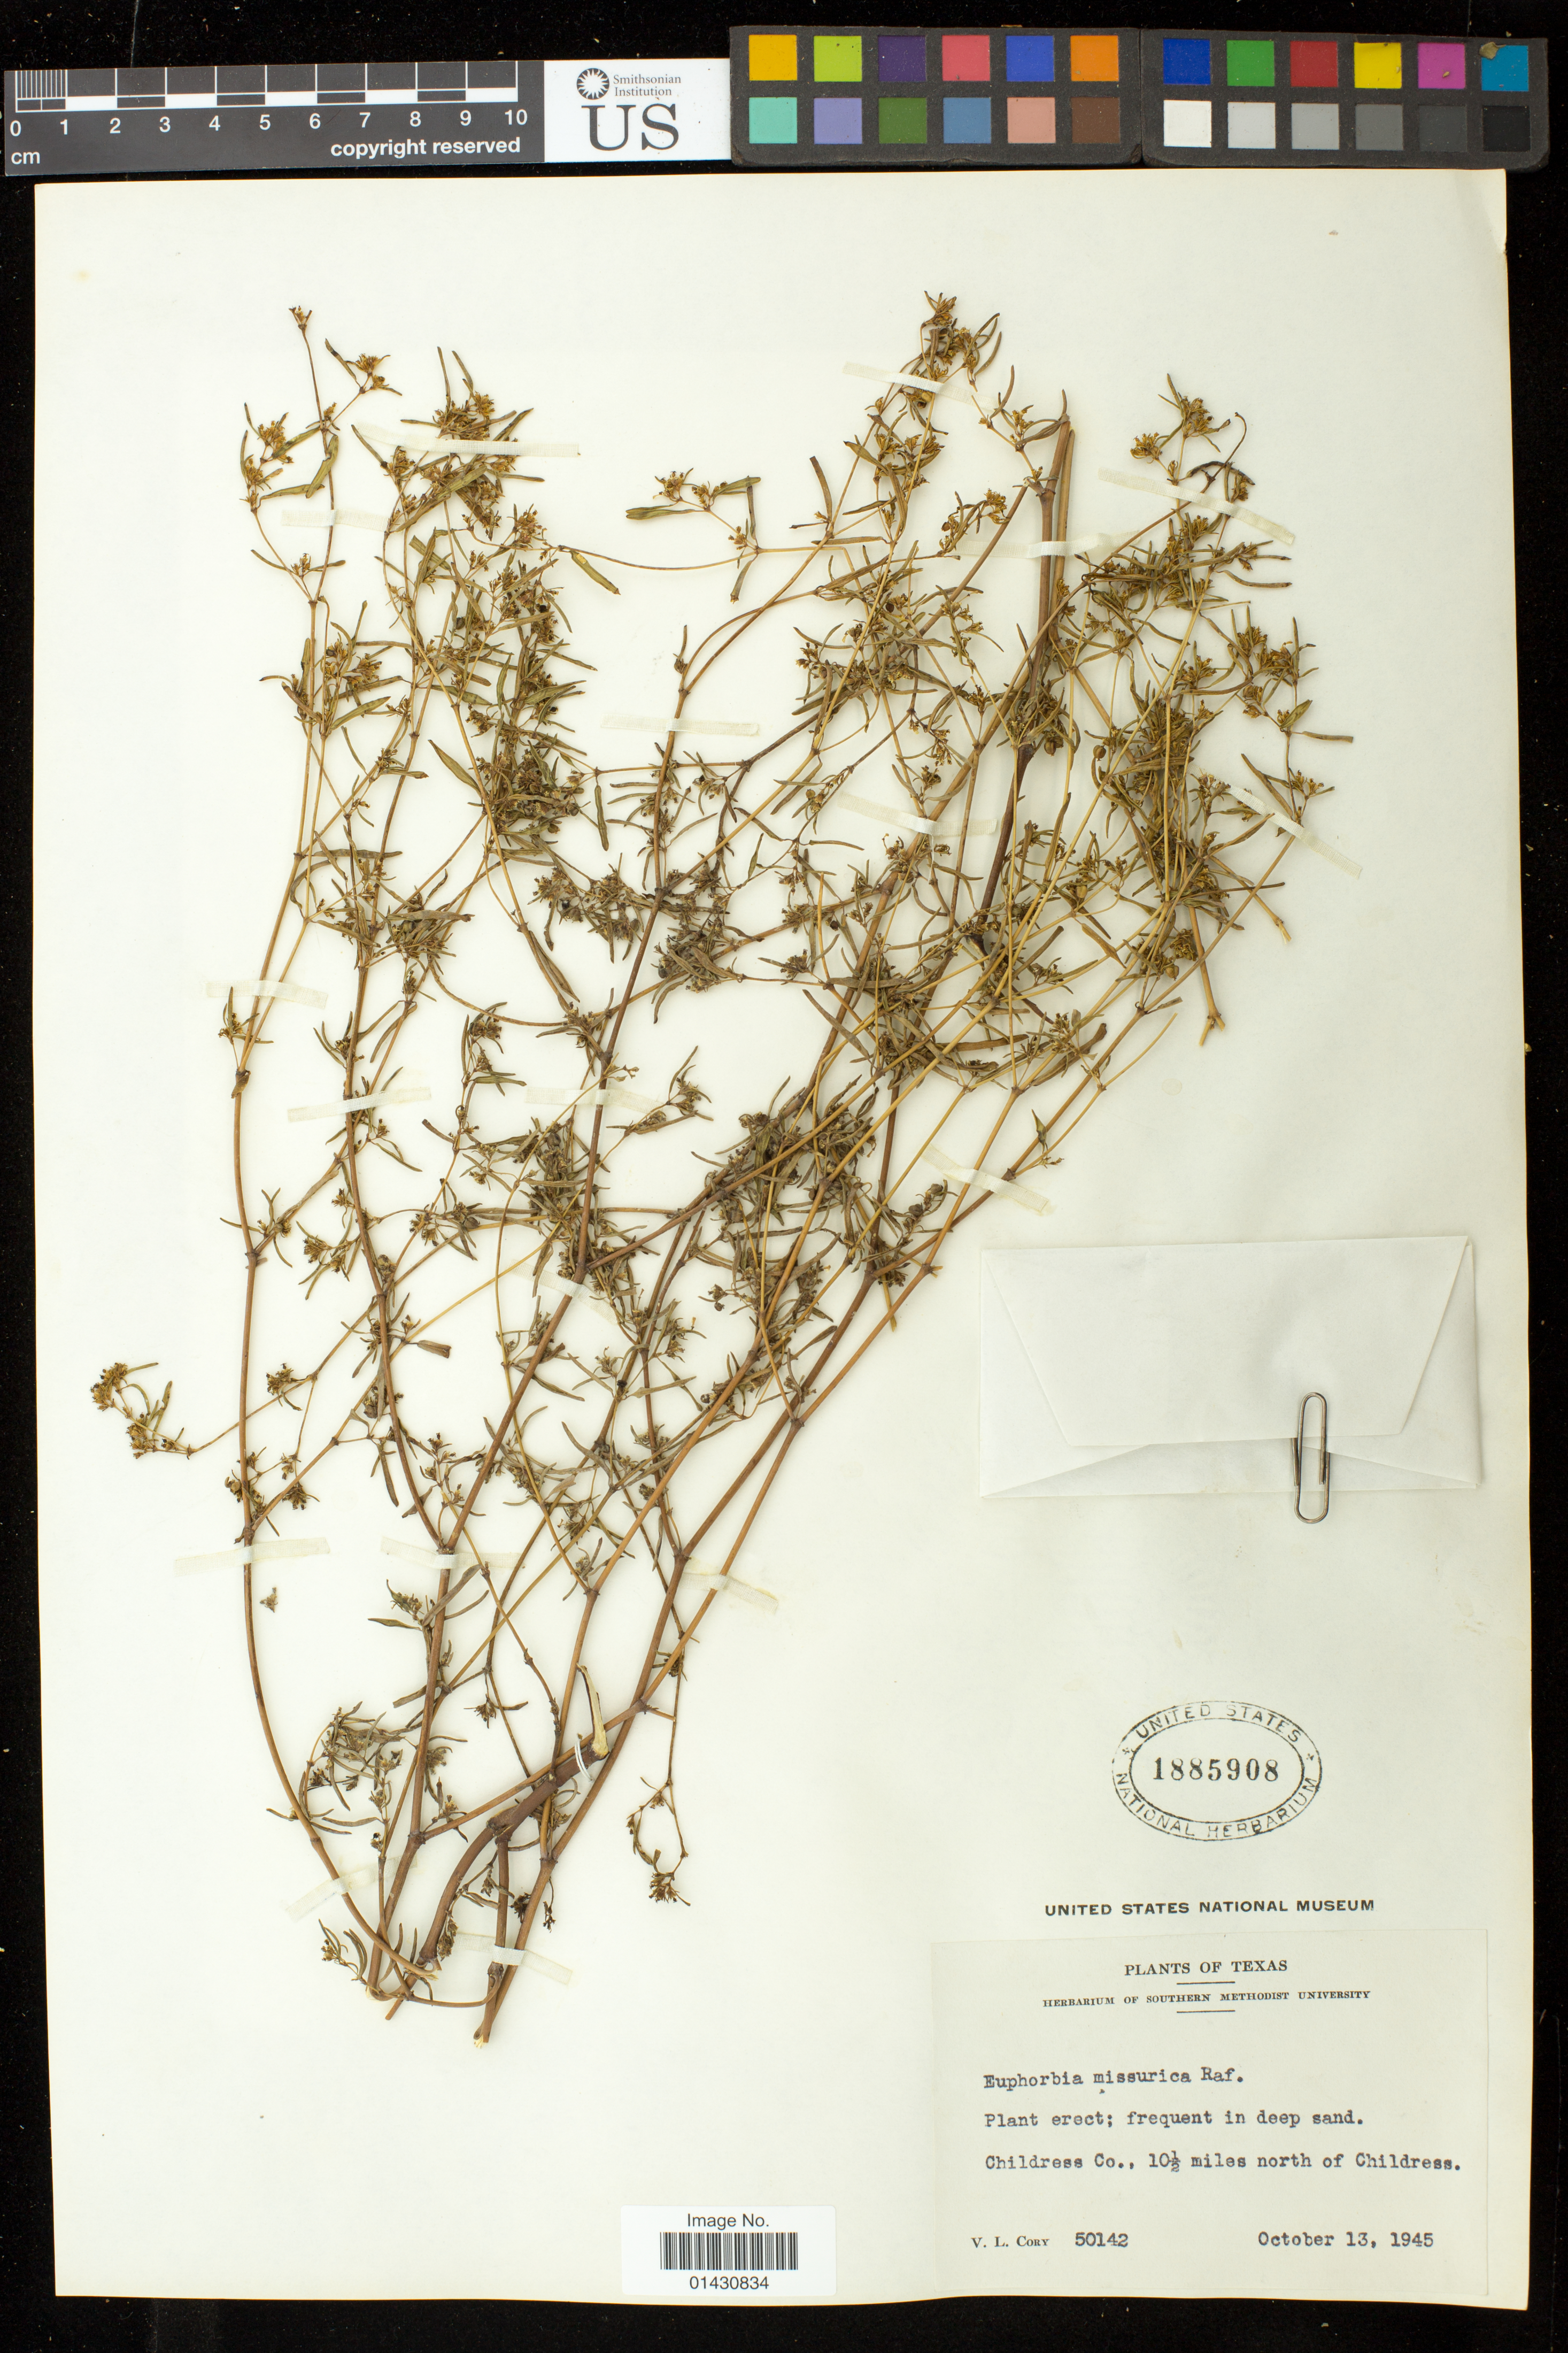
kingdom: Plantae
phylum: Tracheophyta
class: Magnoliopsida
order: Malpighiales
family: Euphorbiaceae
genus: Euphorbia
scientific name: Euphorbia missurica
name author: Raf.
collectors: V. Cory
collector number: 50142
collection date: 1945-10-13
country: United States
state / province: Texas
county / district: Childress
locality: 10 1/2 miles north of Childress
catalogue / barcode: US 1885908